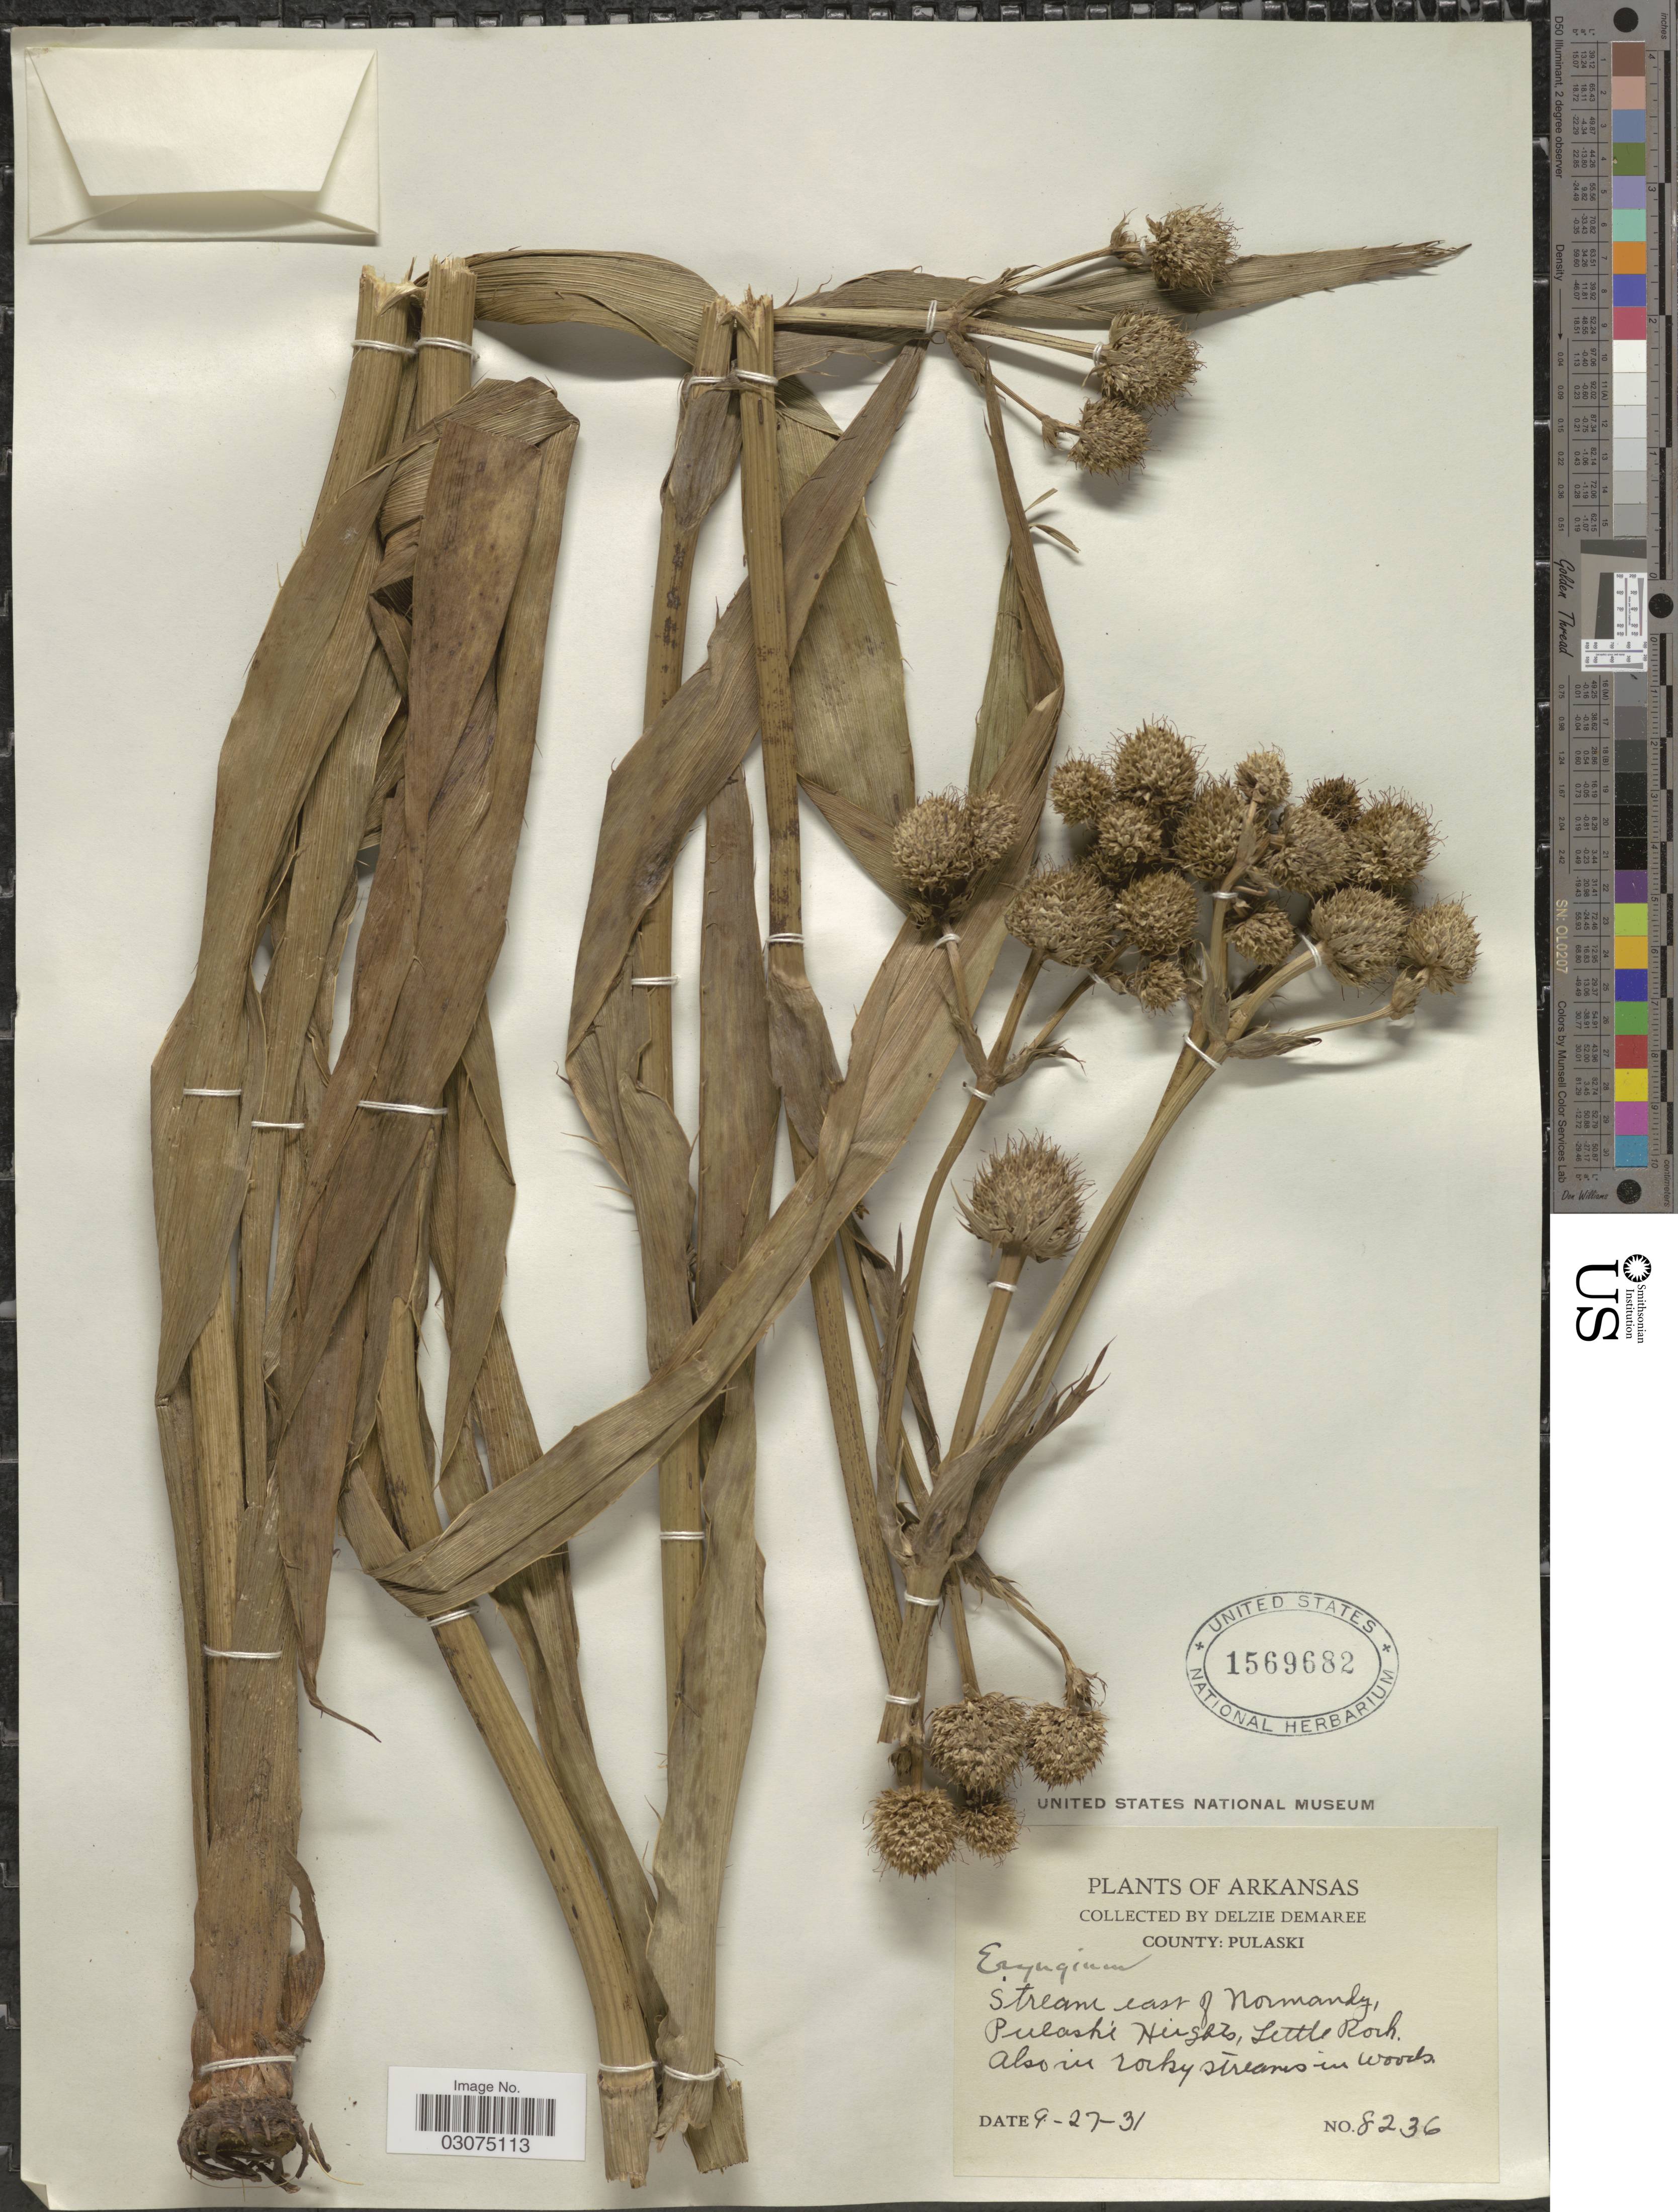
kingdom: Plantae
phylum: Tracheophyta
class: Magnoliopsida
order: Apiales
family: Apiaceae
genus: Eryngium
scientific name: Eryngium yuccifolium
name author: Michx.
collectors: D. Demaree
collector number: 8236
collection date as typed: Transcribed d/m/y: 27/9/31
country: United States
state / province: Arkansas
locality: County: Pulaski. Stream east of Normandy, Pulaski Heights, Little Rock.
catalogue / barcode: US 1569682